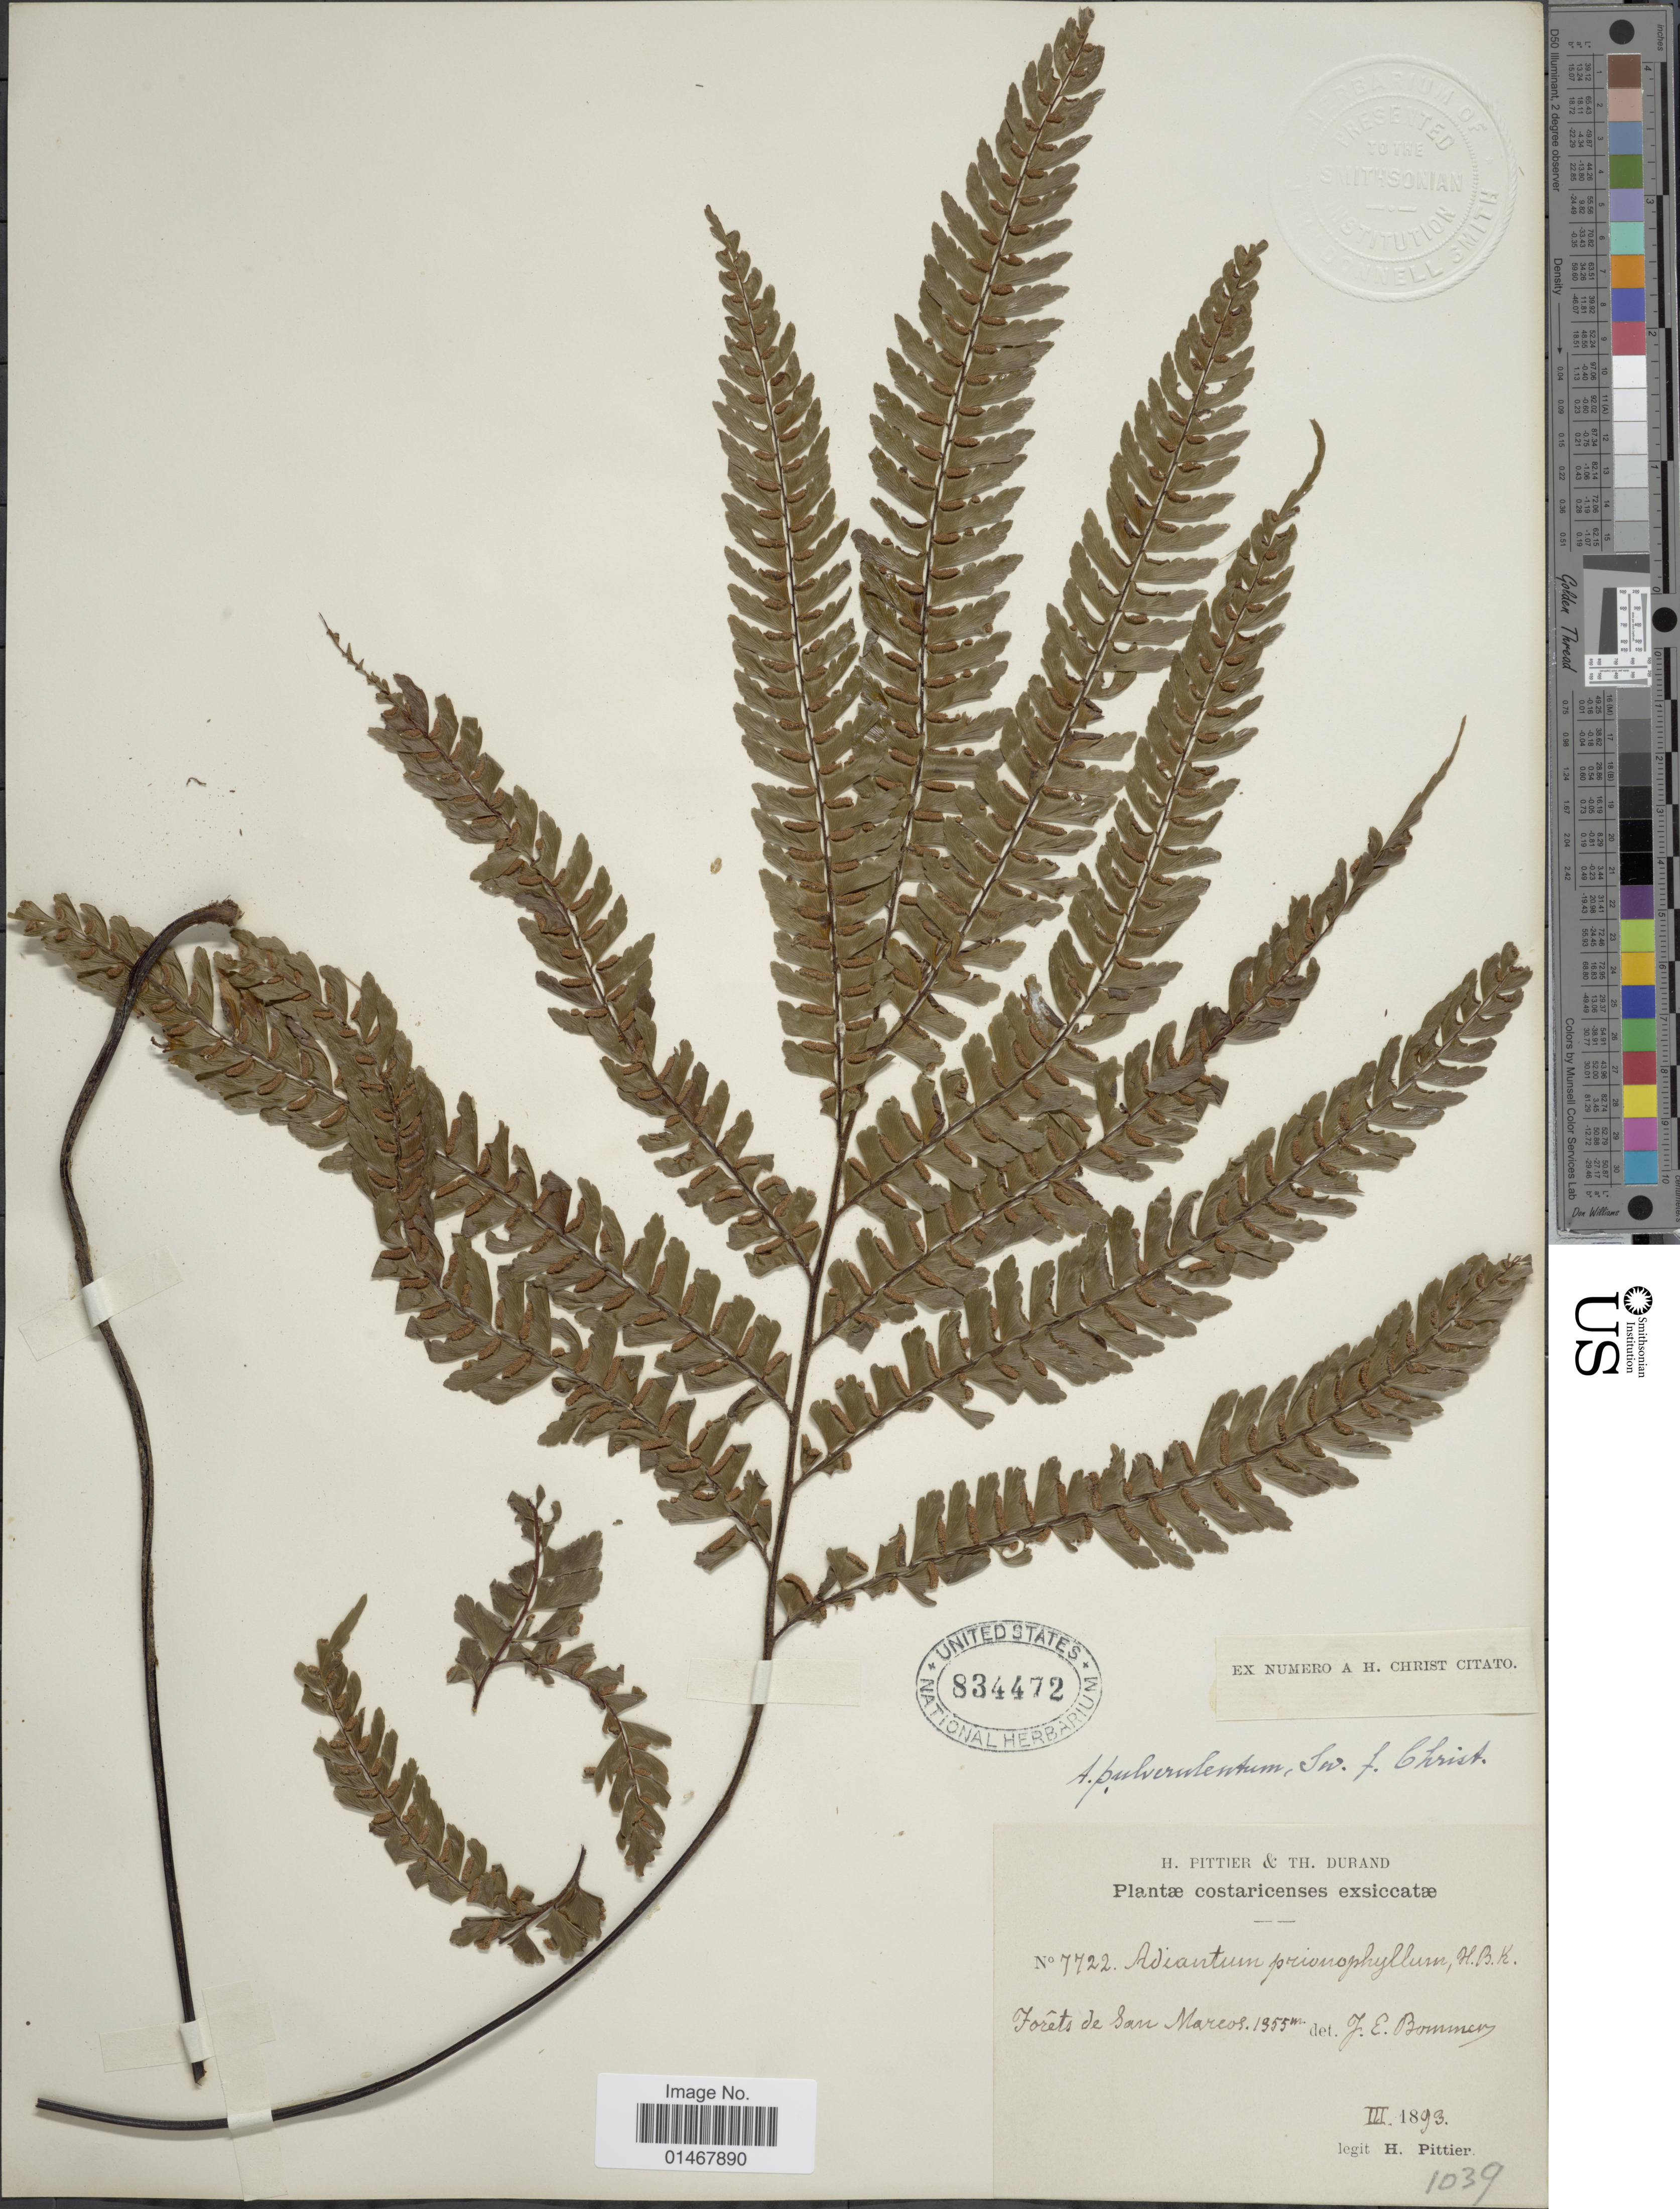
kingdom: Plantae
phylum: Tracheophyta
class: Polypodiopsida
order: Polypodiales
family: Pteridaceae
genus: Adiantum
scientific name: Adiantum pulverulentum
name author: L.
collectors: H. F. Pittier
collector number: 7722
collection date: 1893-03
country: Costa Rica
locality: Forets de San Marcos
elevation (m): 1355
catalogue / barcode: US 834472